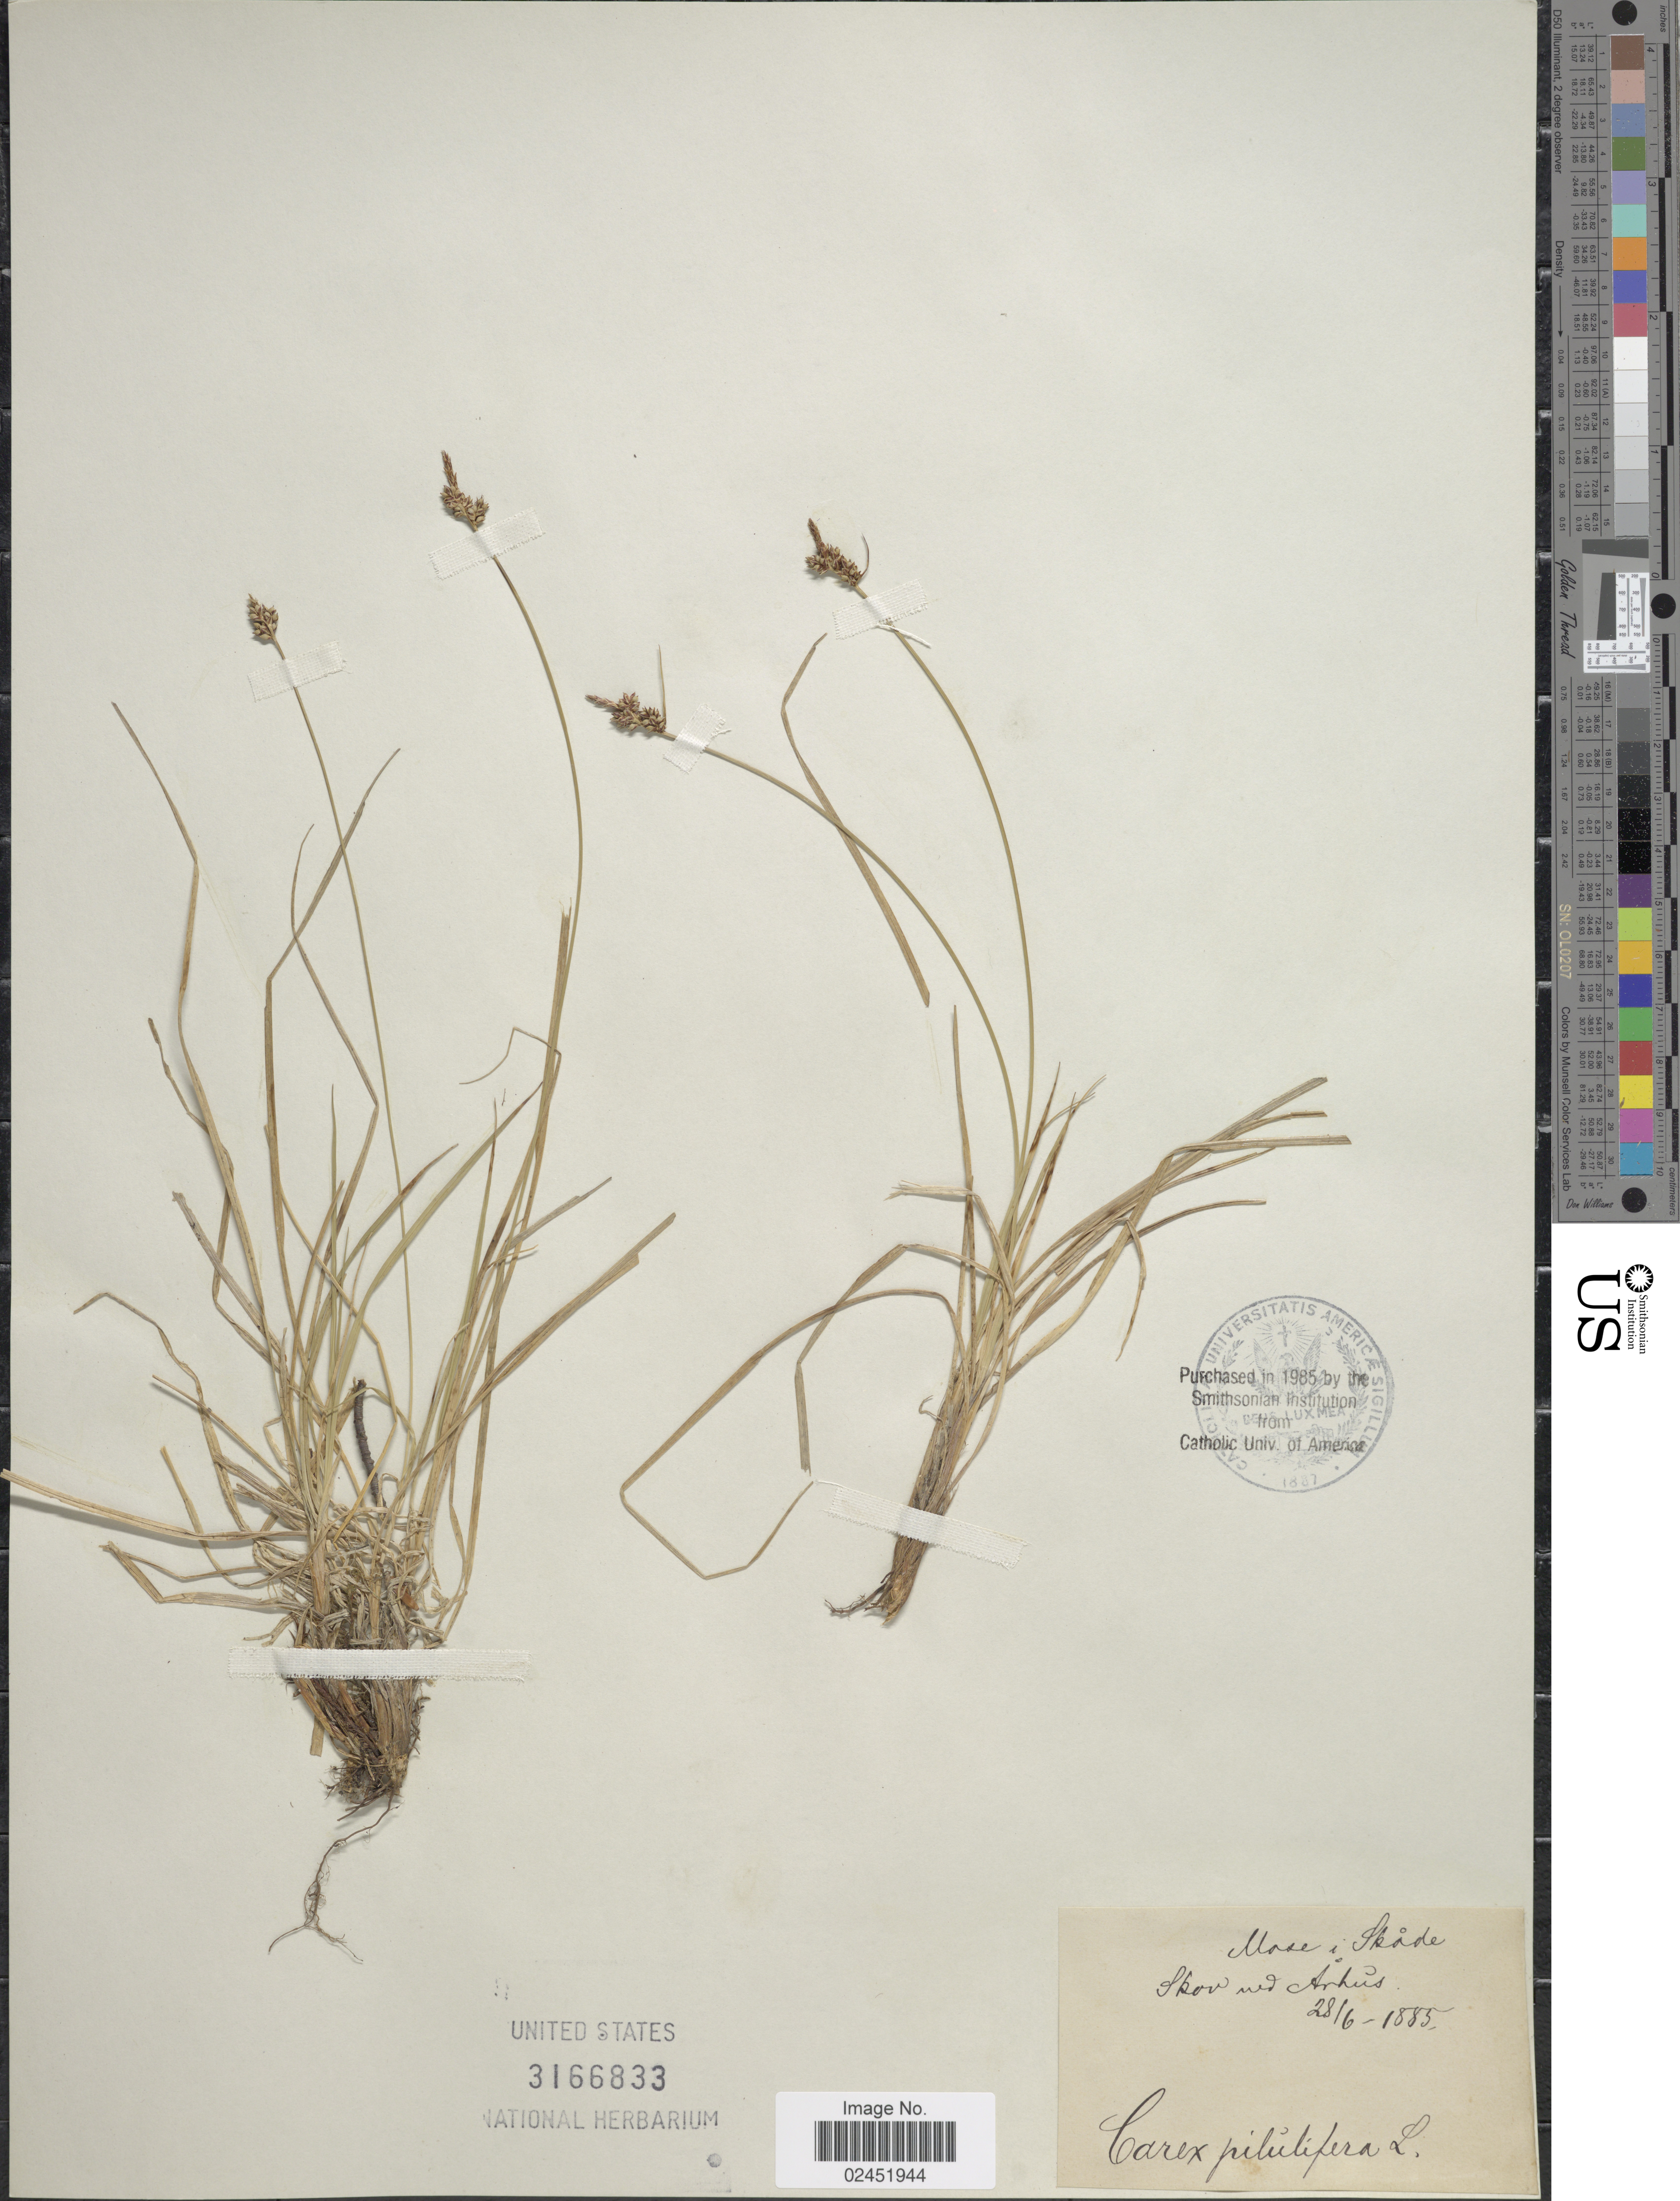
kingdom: Plantae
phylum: Tracheophyta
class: Liliopsida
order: Poales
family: Cyperaceae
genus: Carex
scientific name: Carex pilulifera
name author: L.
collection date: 1885-06-28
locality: Mase i Skåde Skov und Arhus [interpreted]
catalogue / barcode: US 3166833